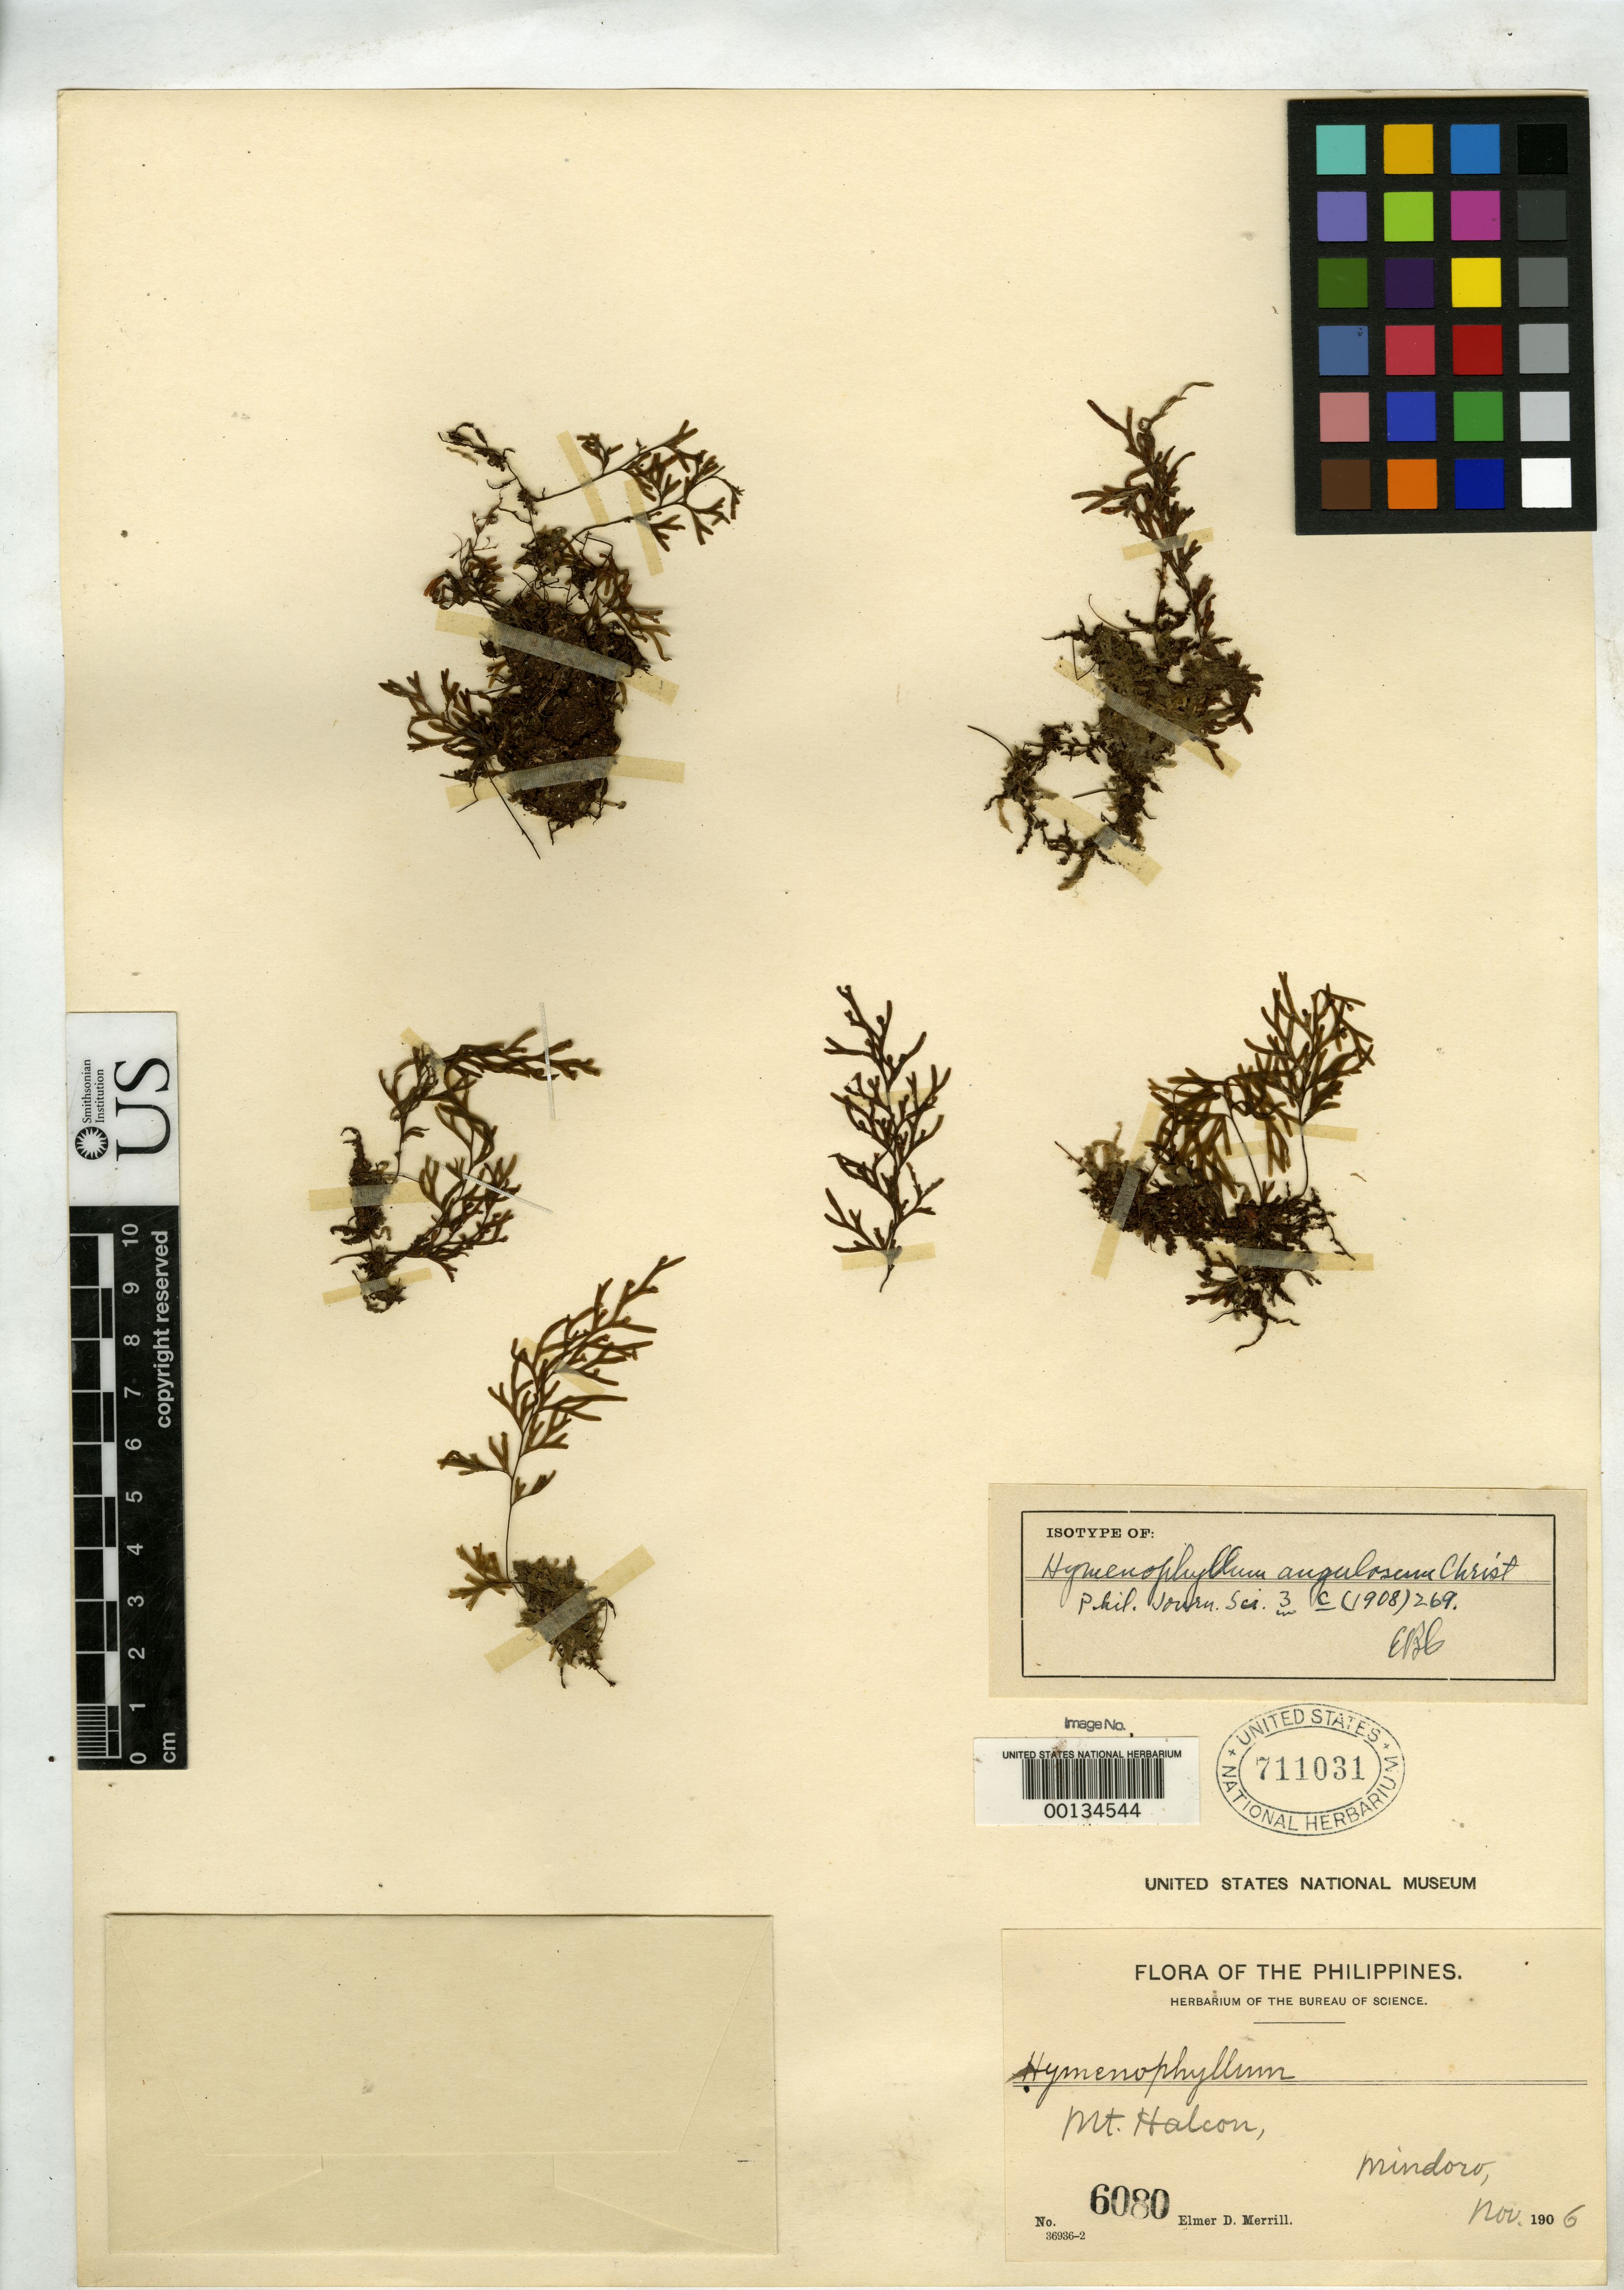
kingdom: Plantae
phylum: Tracheophyta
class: Polypodiopsida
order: Hymenophyllales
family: Hymenophyllaceae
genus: Hymenophyllum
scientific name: Hymenophyllum angulosum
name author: Christ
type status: Isotype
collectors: E. D. Merrill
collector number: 6080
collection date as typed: Nov 1906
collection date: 1906-11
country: Philippines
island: Mindoro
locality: Mount Halcon.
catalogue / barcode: US 711031